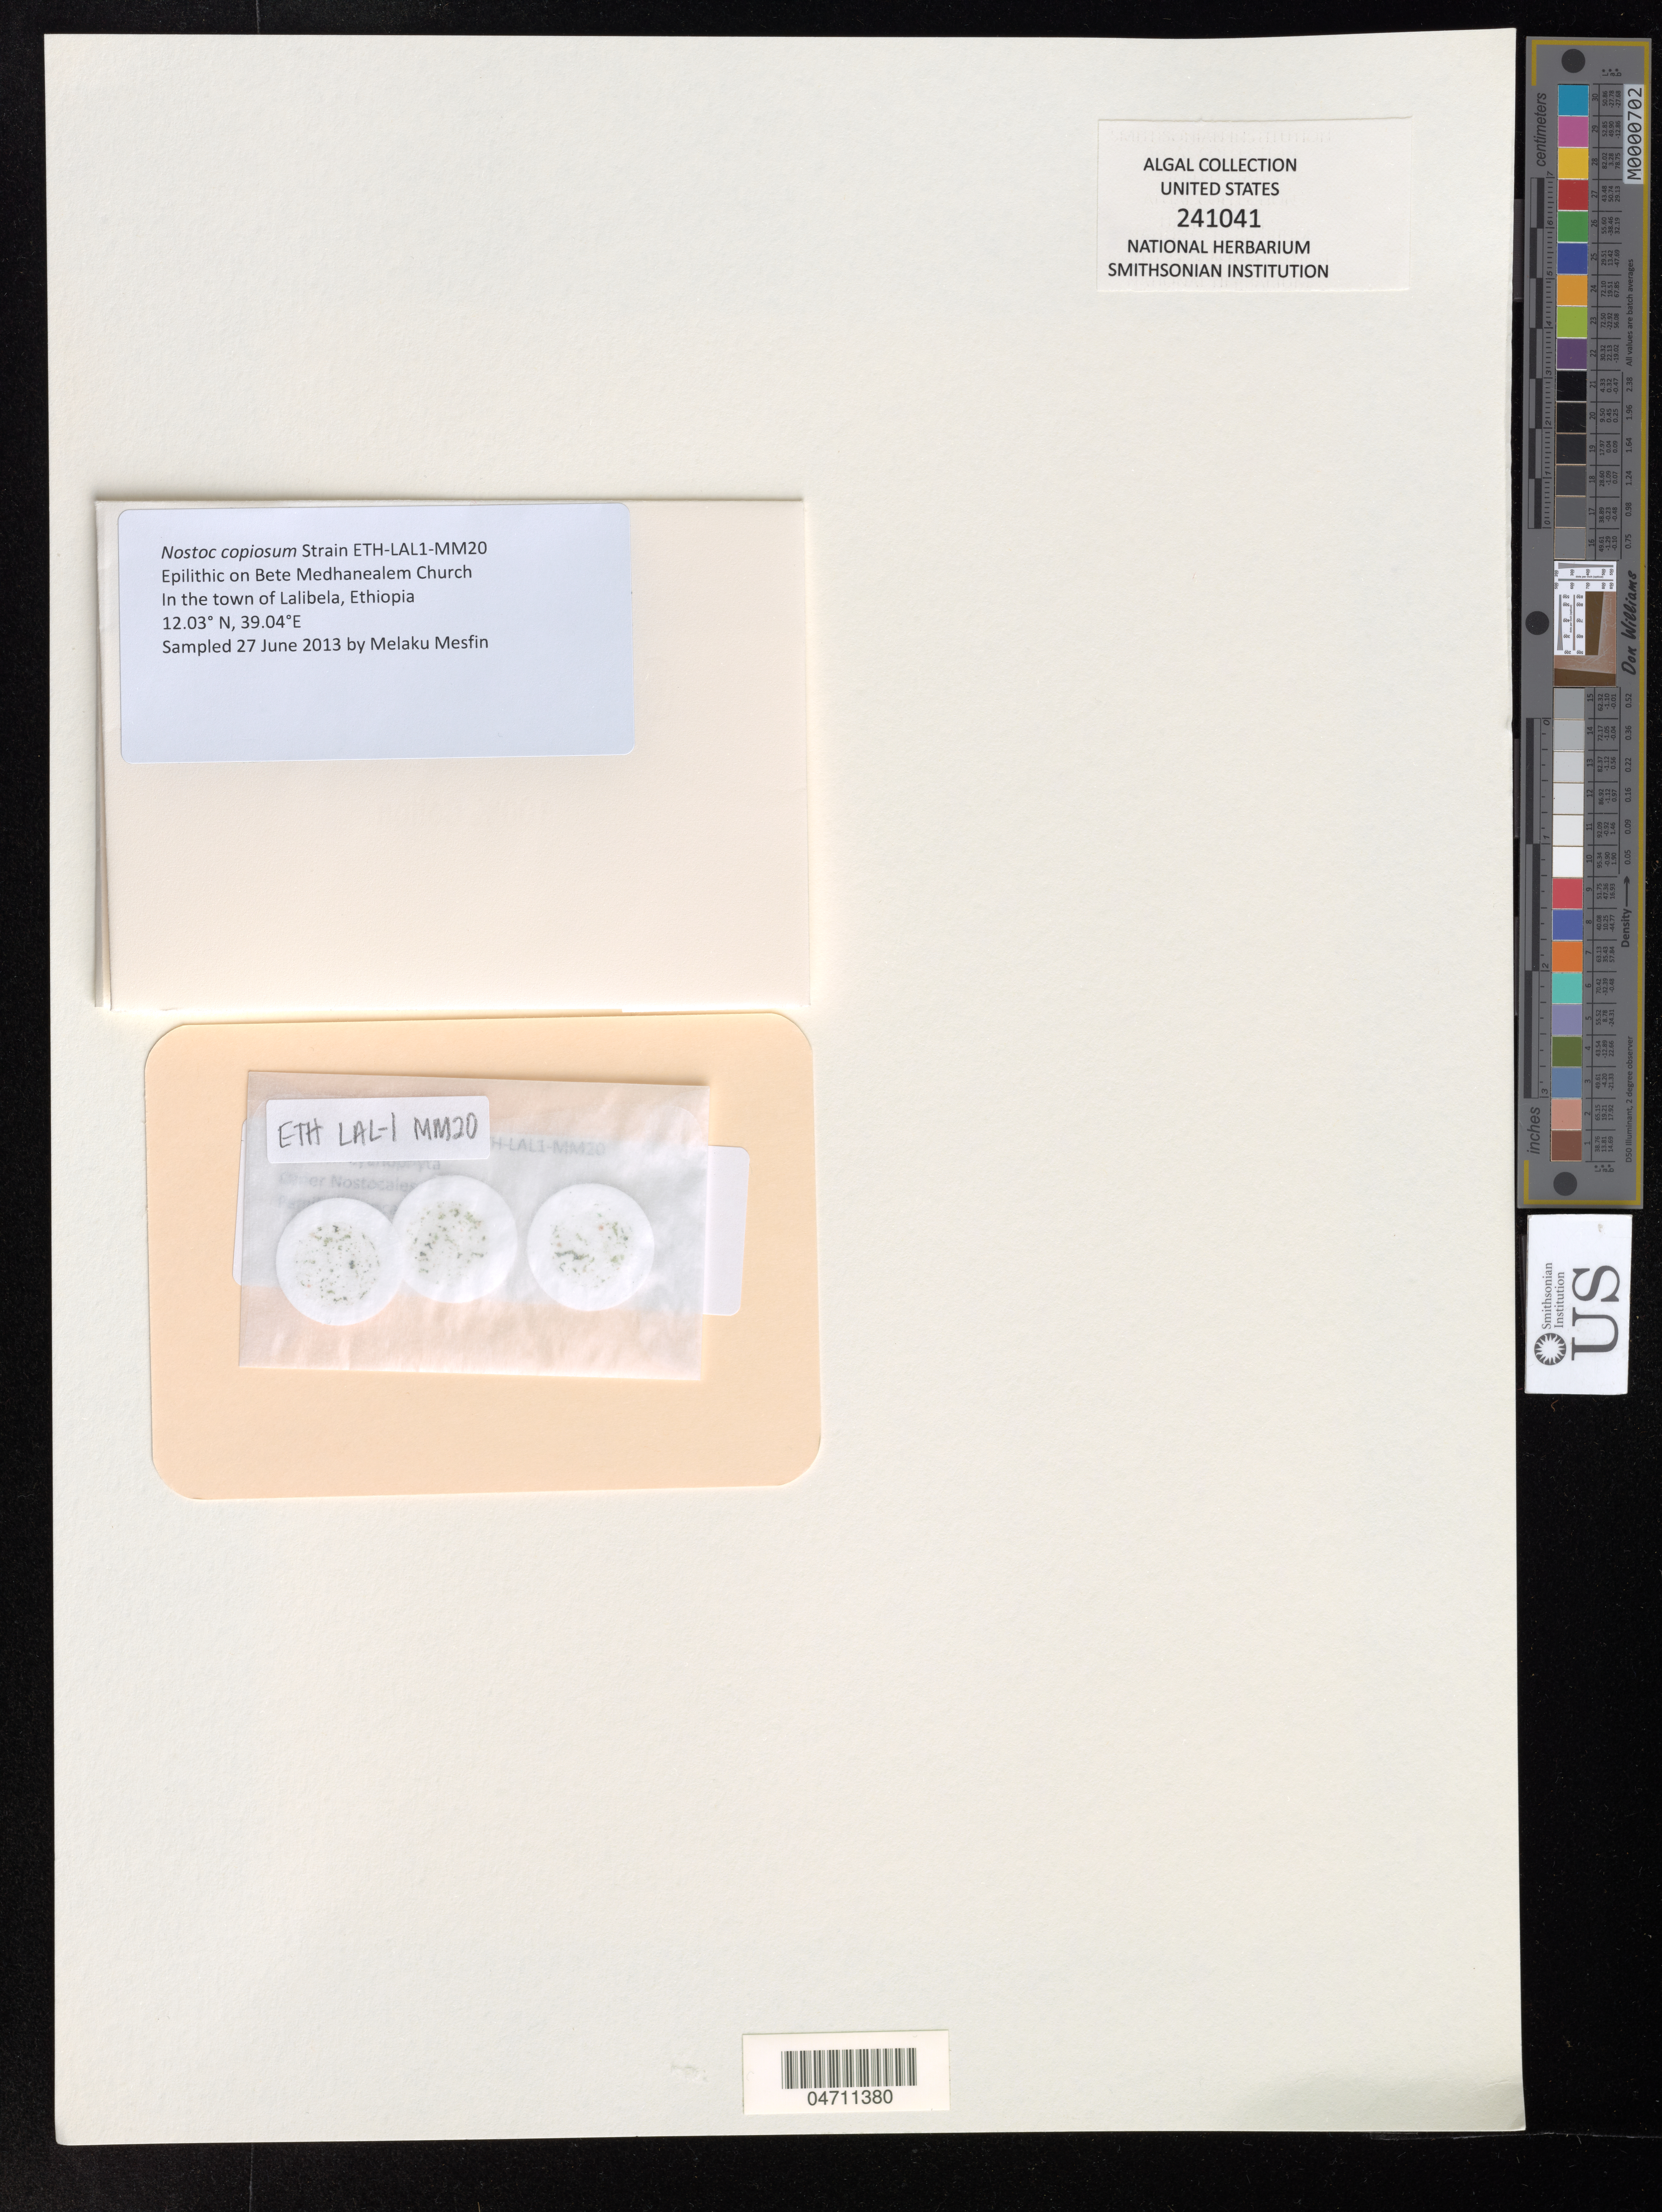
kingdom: Bacteria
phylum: Cyanobacteria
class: Cyanobacteriia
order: Cyanobacteriales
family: Nostocaceae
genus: Nostoc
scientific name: Nostoc copiosum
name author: Kogan & Jazkulieva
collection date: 2013-06-27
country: Ethiopia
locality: In the town of Lalibela.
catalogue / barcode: US 241041